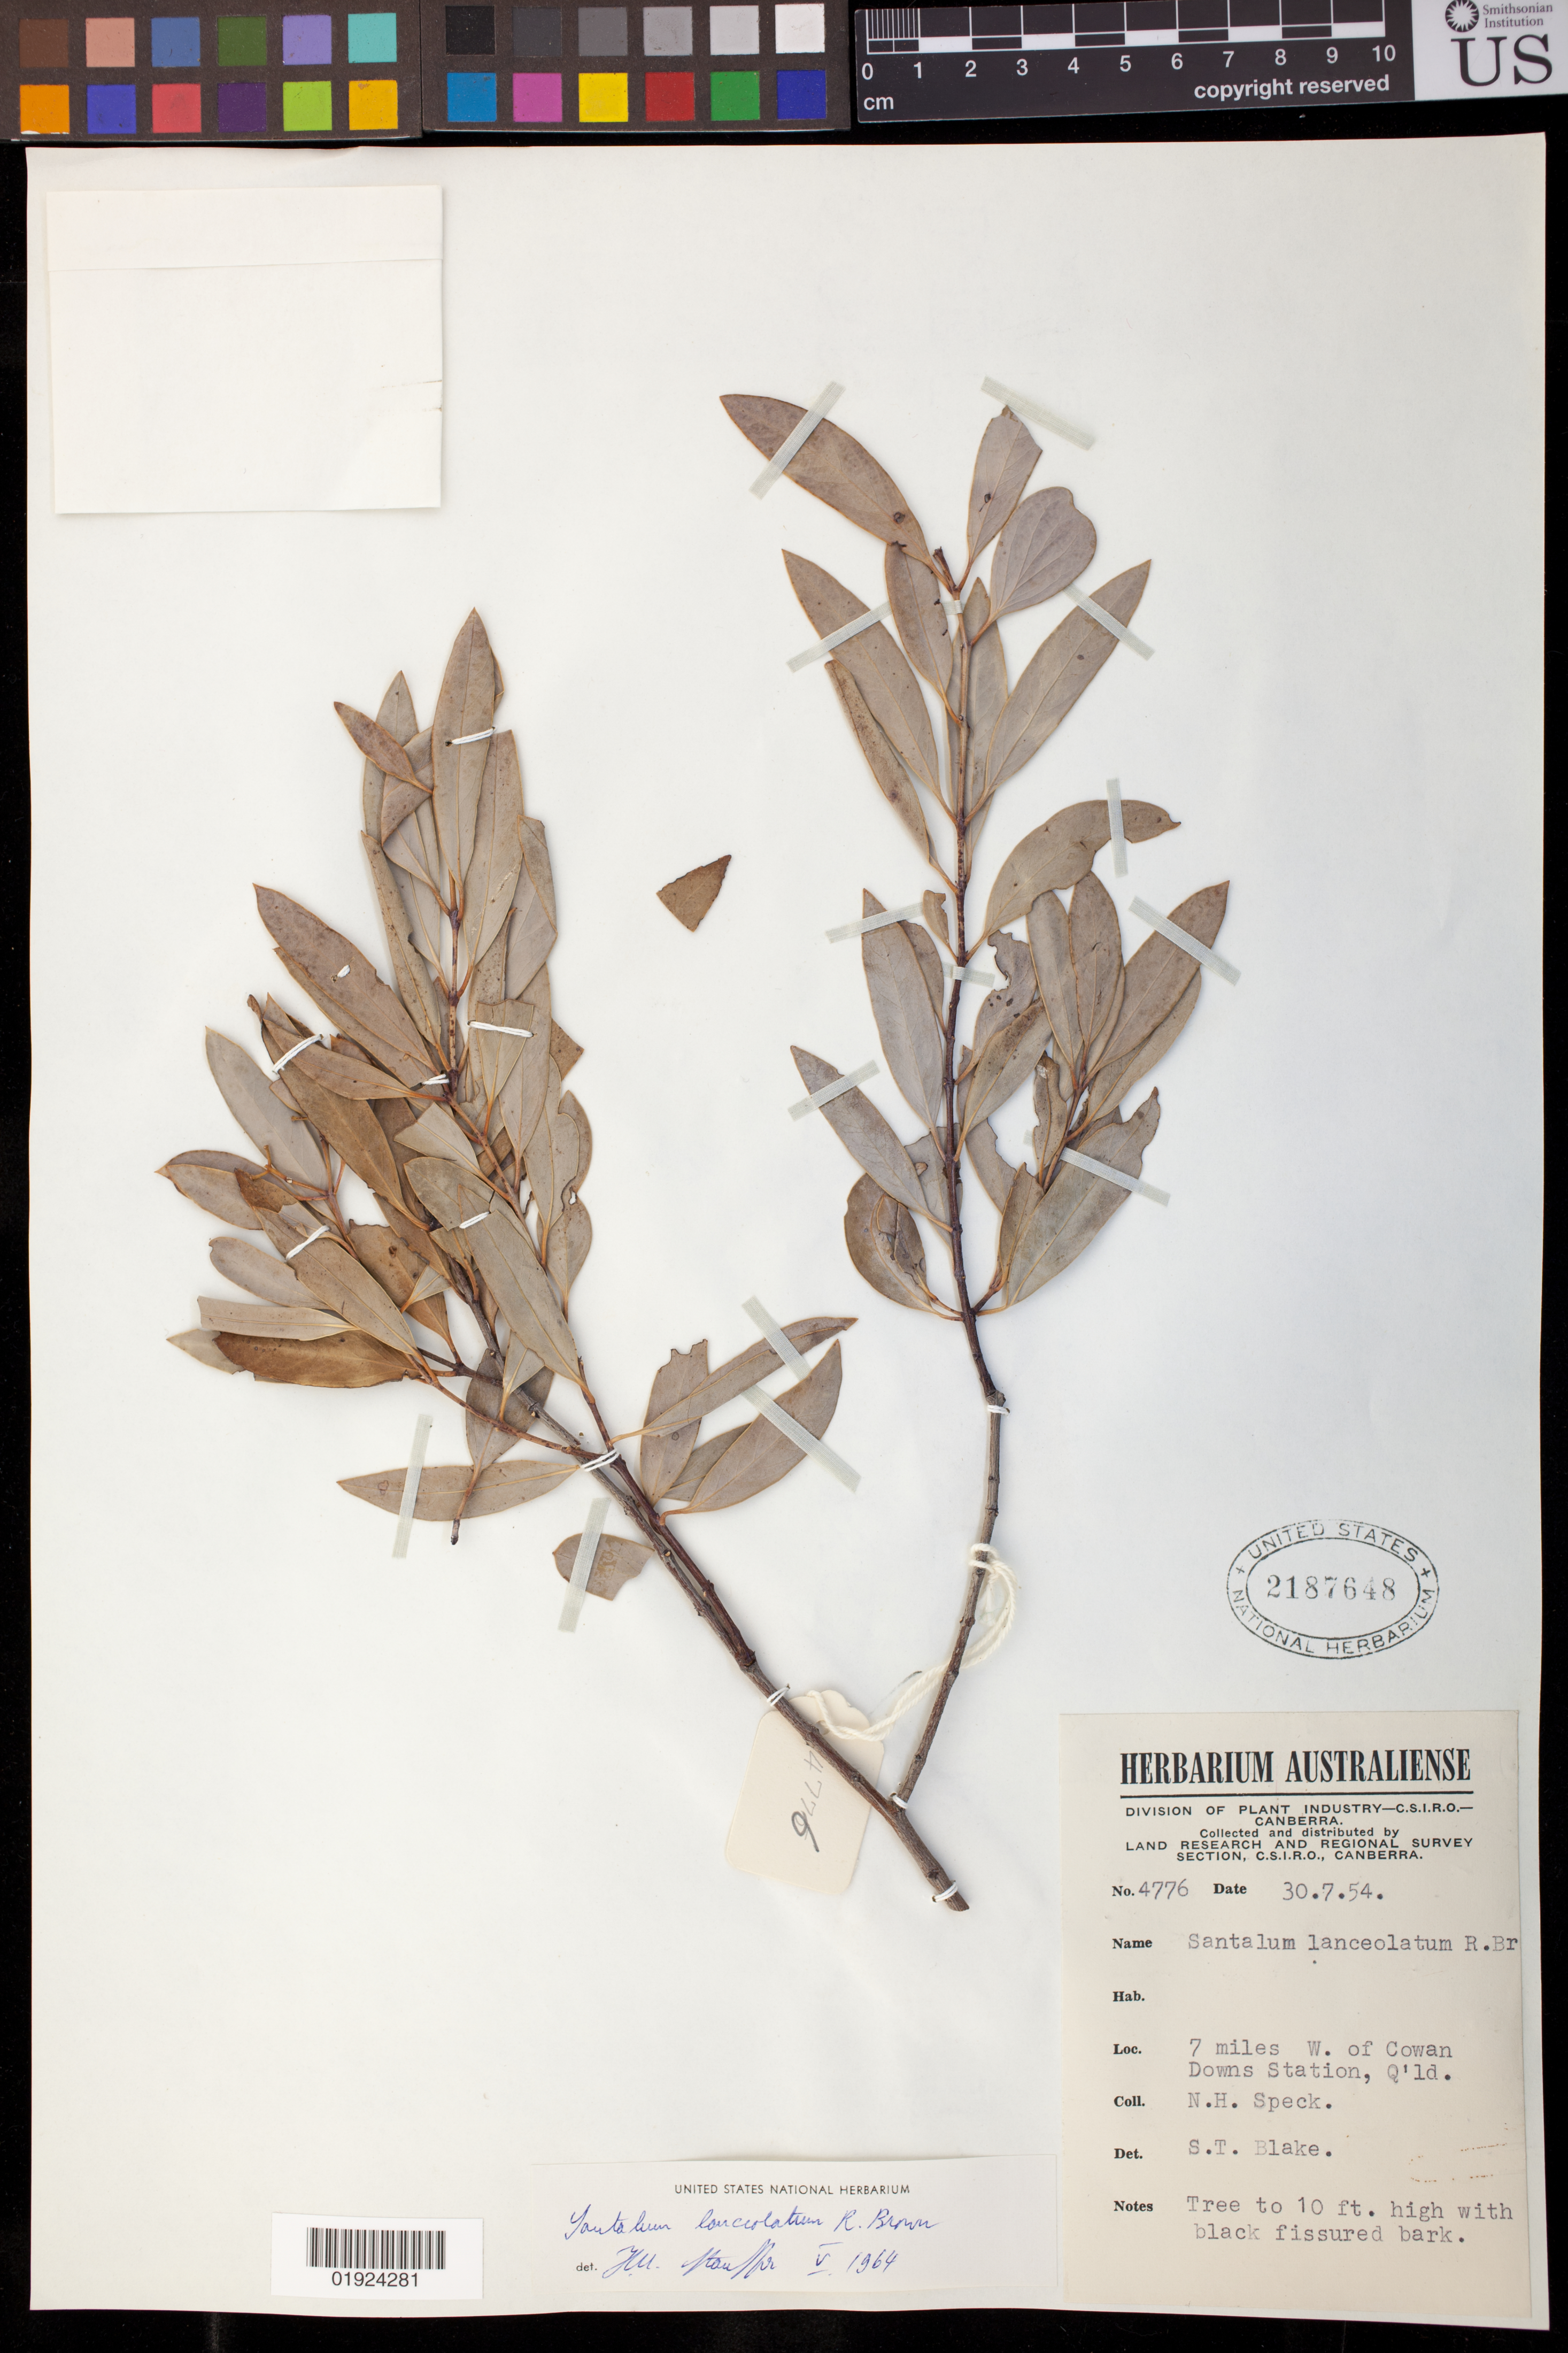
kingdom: Plantae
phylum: Tracheophyta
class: Magnoliopsida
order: Santalales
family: Santalaceae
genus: Santalum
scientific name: Santalum lanceolatum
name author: Schltdl.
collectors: N. Speck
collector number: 4776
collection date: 1954-07-30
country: Australia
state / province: Queensland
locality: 7 miles W. of Cowan Downs Station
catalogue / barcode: US 2187648